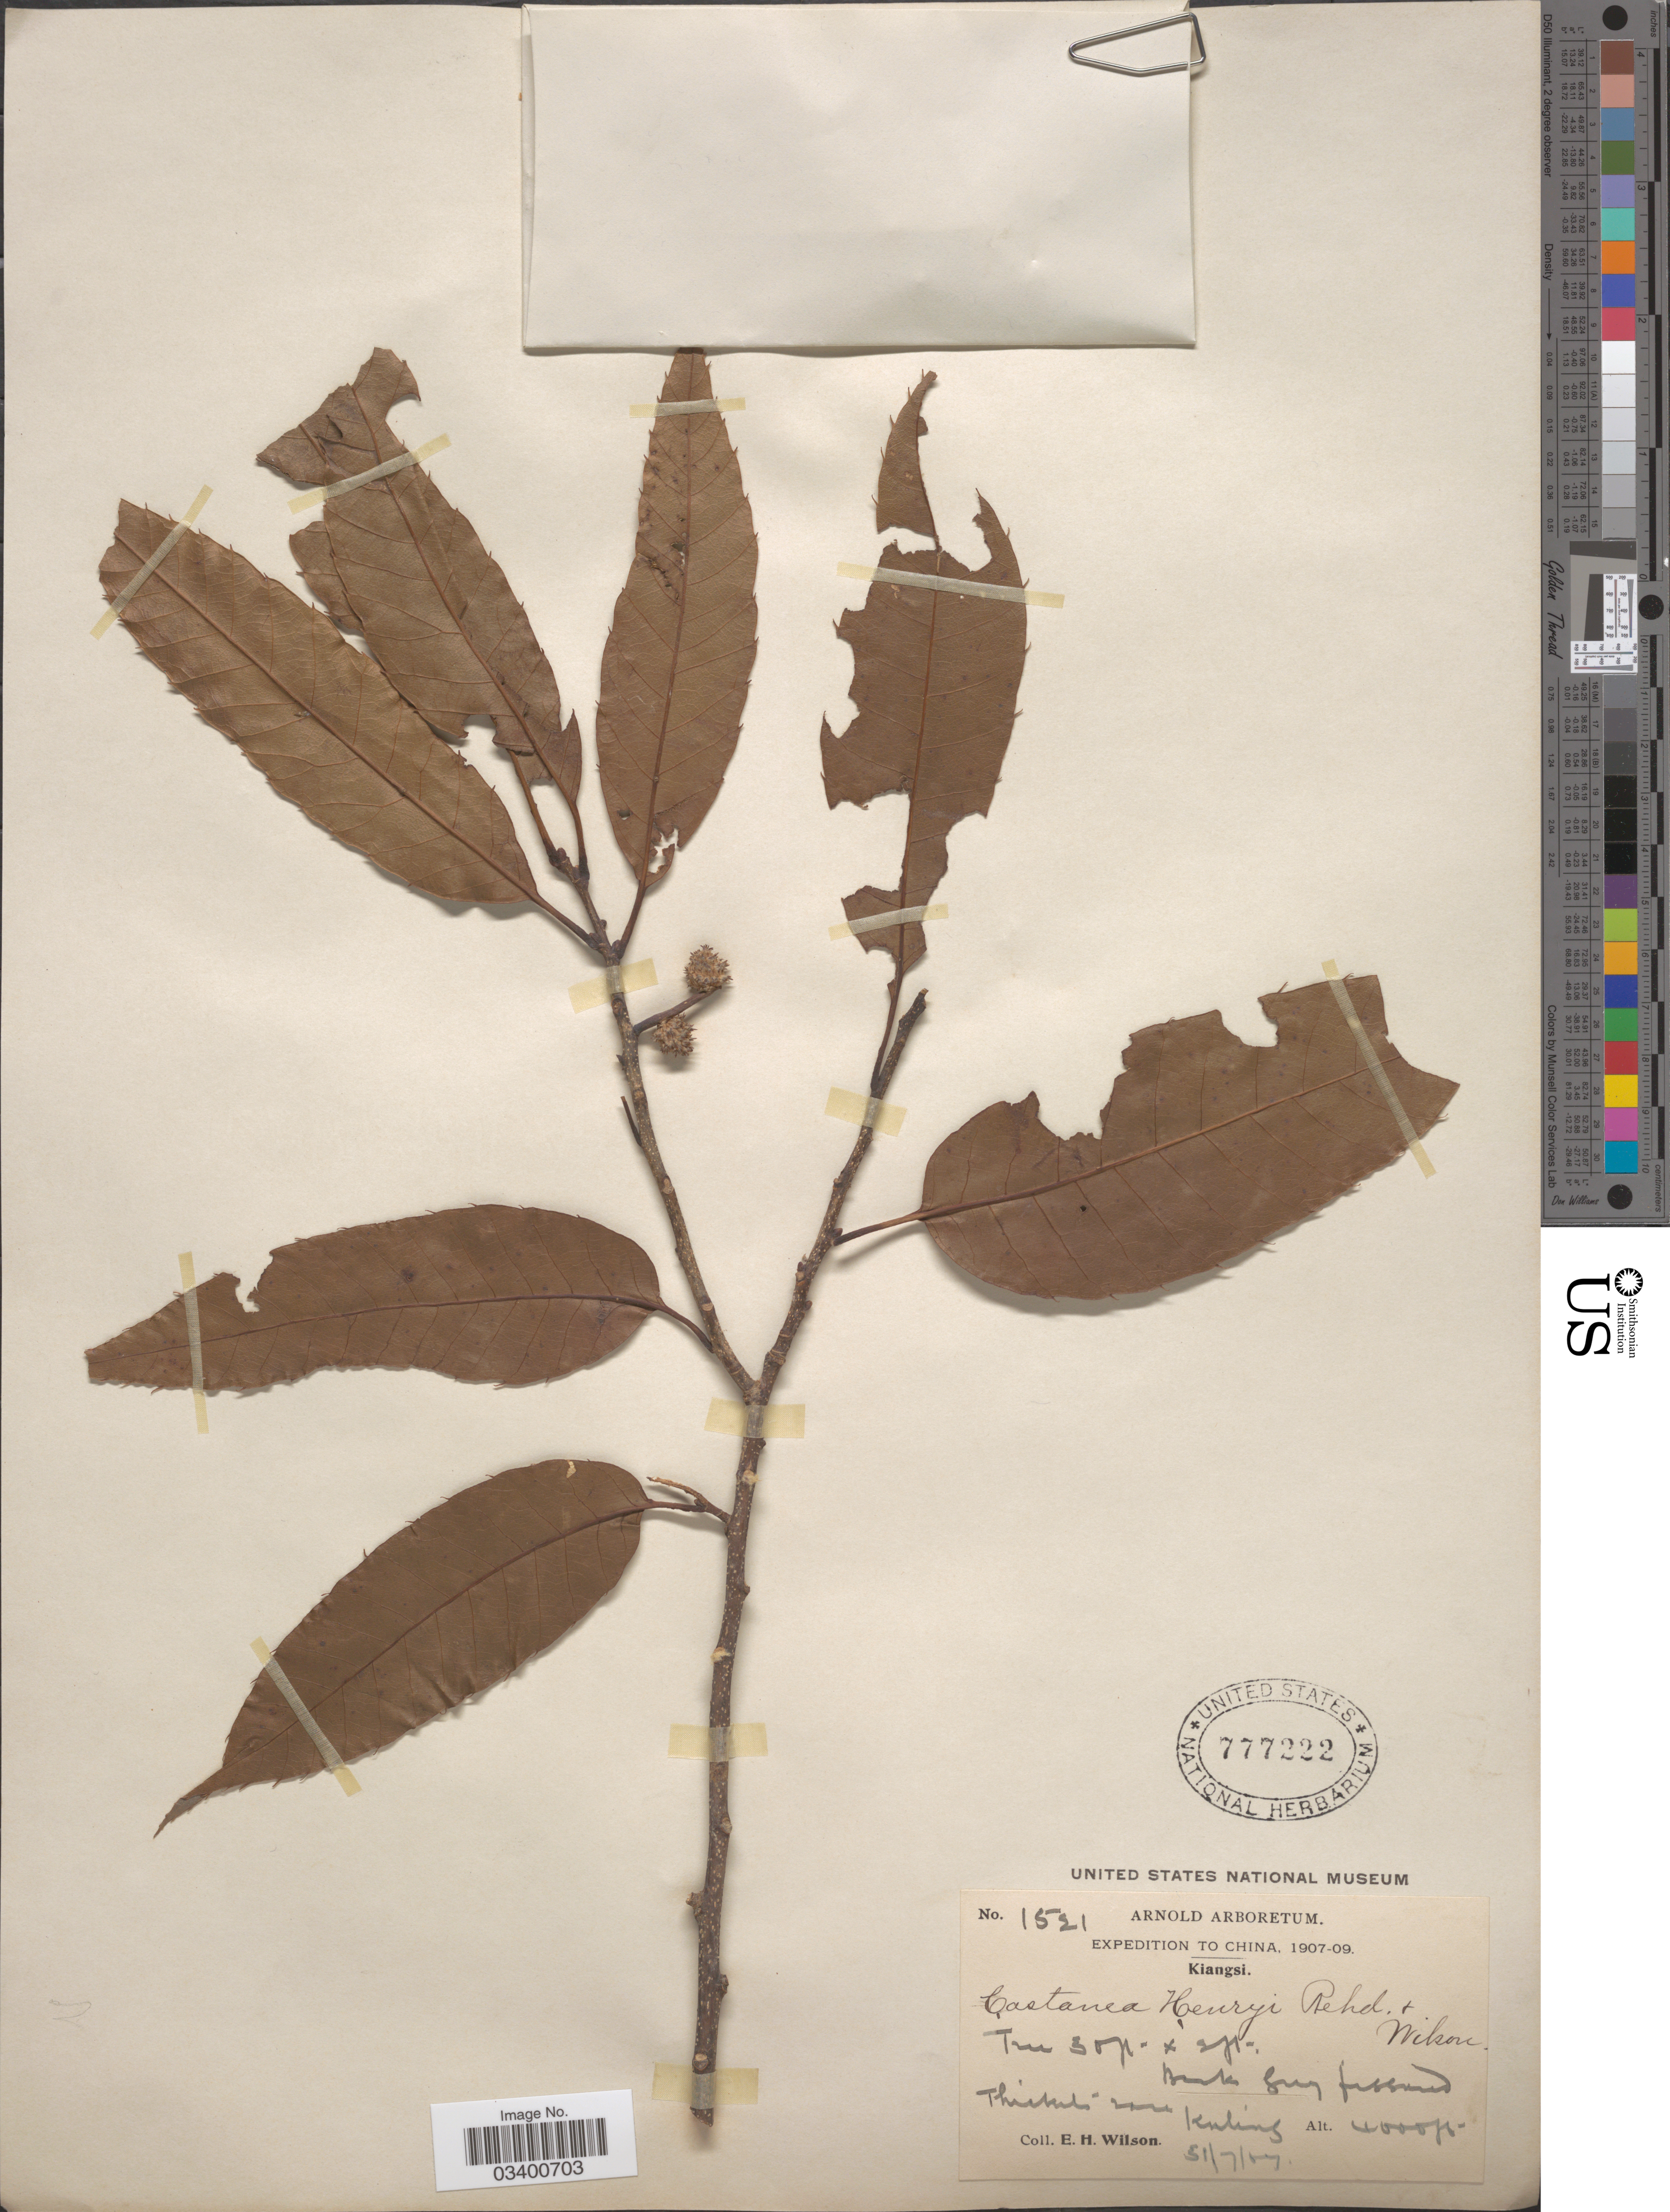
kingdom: Plantae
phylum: Tracheophyta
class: Magnoliopsida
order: Fagales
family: Fagaceae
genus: Castanea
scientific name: Castanea henryi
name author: (Skan) Rehder & E.H. Wilson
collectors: E. Wilson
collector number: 1521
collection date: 1907-07-31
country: China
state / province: Jiangxi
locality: Kiangsi. Thickets near Kuling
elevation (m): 1219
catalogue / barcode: US 777222